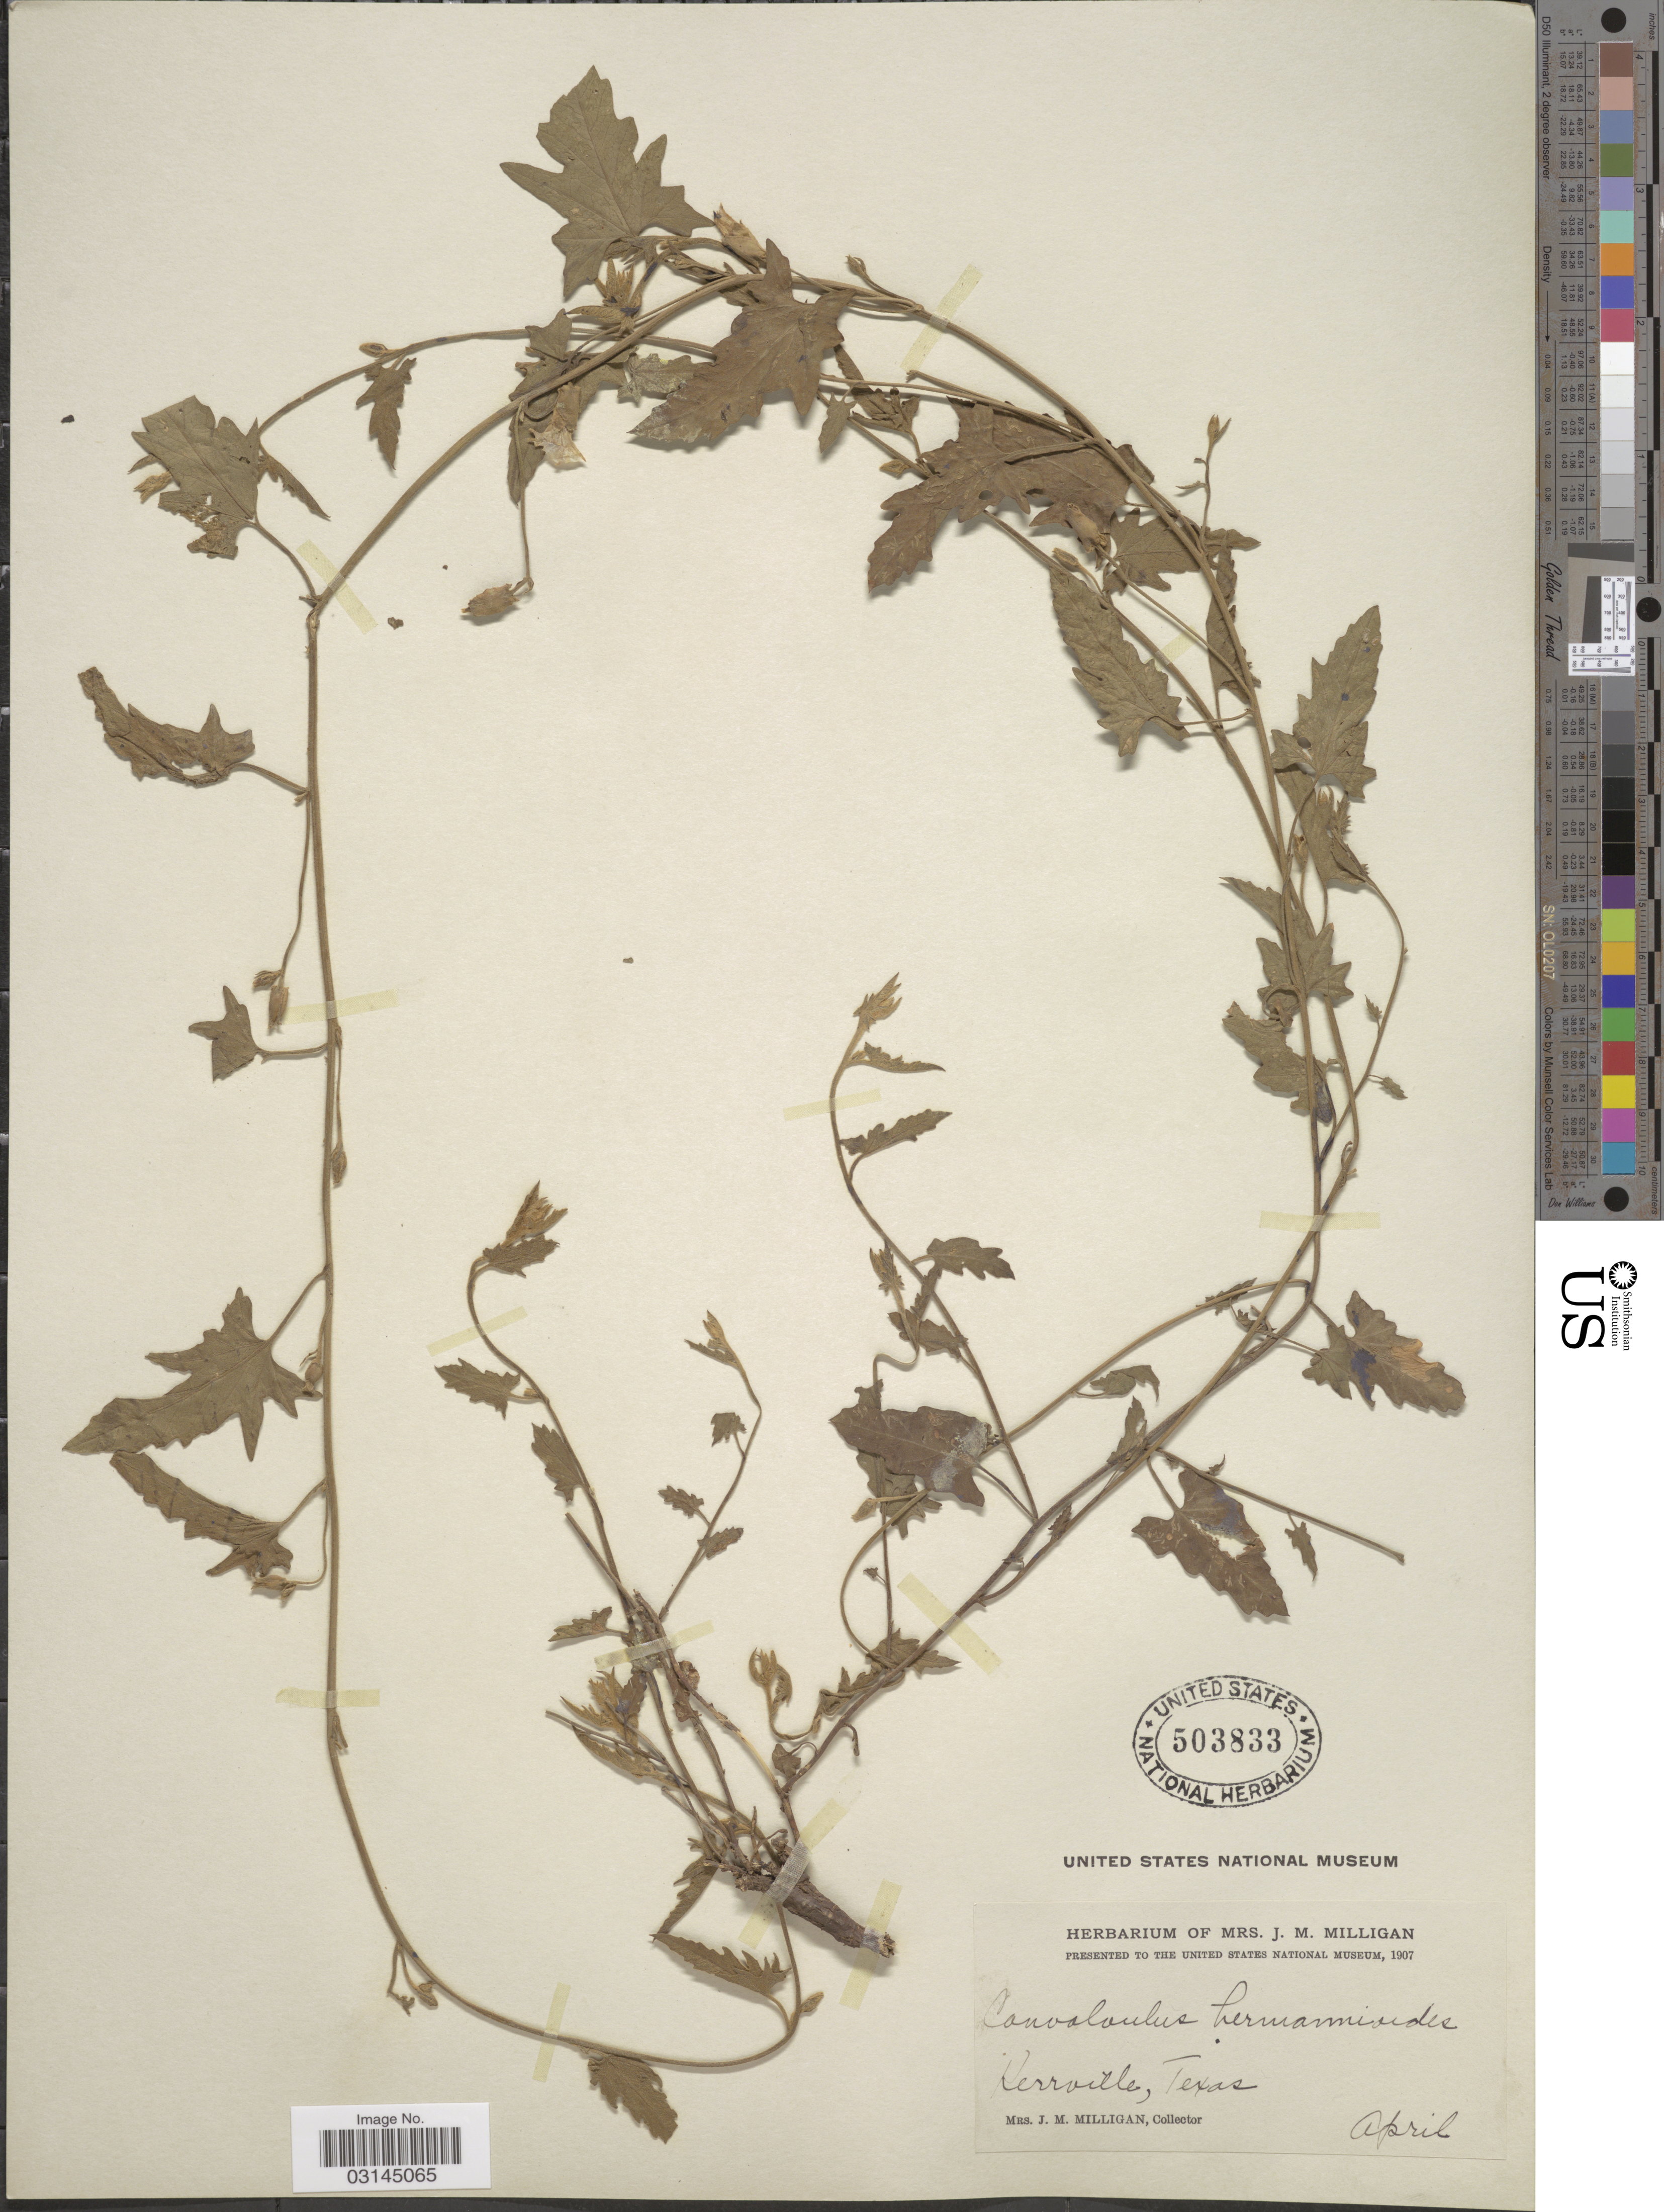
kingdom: Plantae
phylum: Tracheophyta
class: Magnoliopsida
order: Solanales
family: Convolvulaceae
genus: Convolvulus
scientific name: Convolvulus hermannioides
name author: A. Gray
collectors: J. Milligan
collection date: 1907-04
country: United States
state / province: Texas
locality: Kerrville.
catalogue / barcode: US 503833